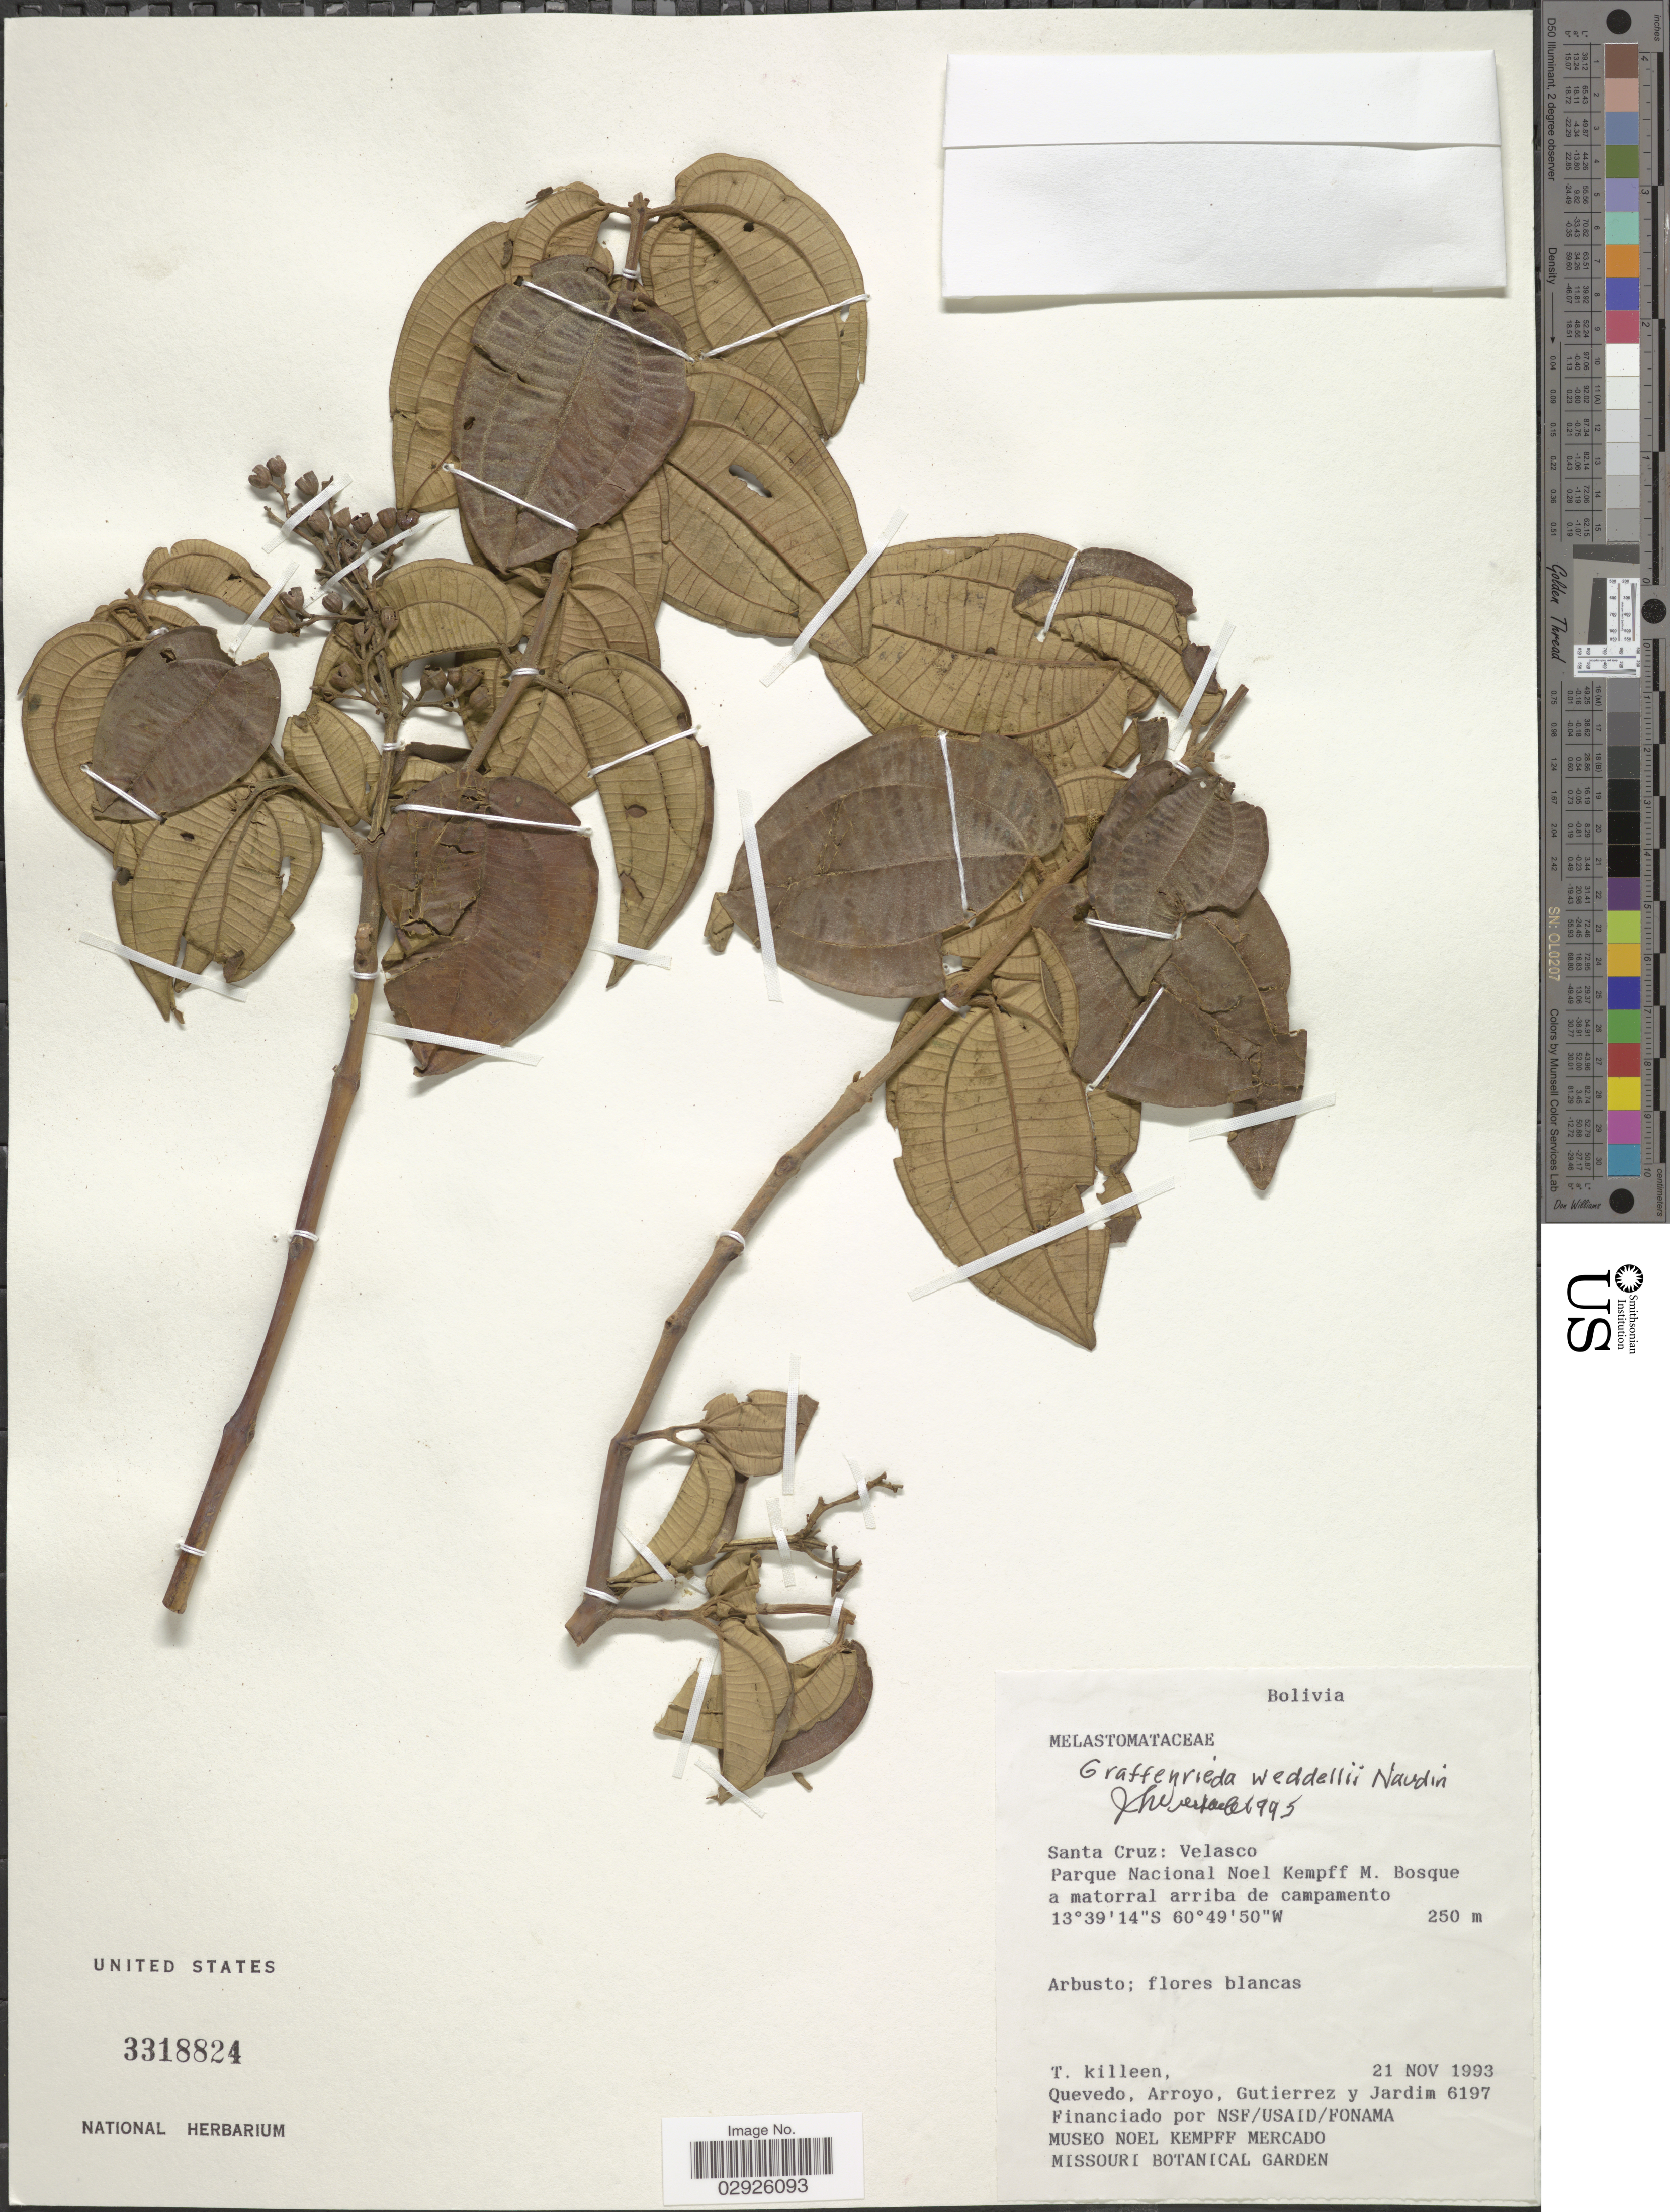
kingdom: Plantae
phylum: Tracheophyta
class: Magnoliopsida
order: Myrtales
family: Melastomataceae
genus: Graffenrieda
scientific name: Graffenrieda weddellii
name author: Naudin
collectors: T. J. Killeen, -- Quevedo, Arroyo, --, -. Gutierrez & Jardim, --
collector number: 6197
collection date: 1993-11-21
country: Bolivia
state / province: Santa Cruz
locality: Velasco. Parque Nacional Noel Kempff M.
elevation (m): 250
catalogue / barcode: US 3318824